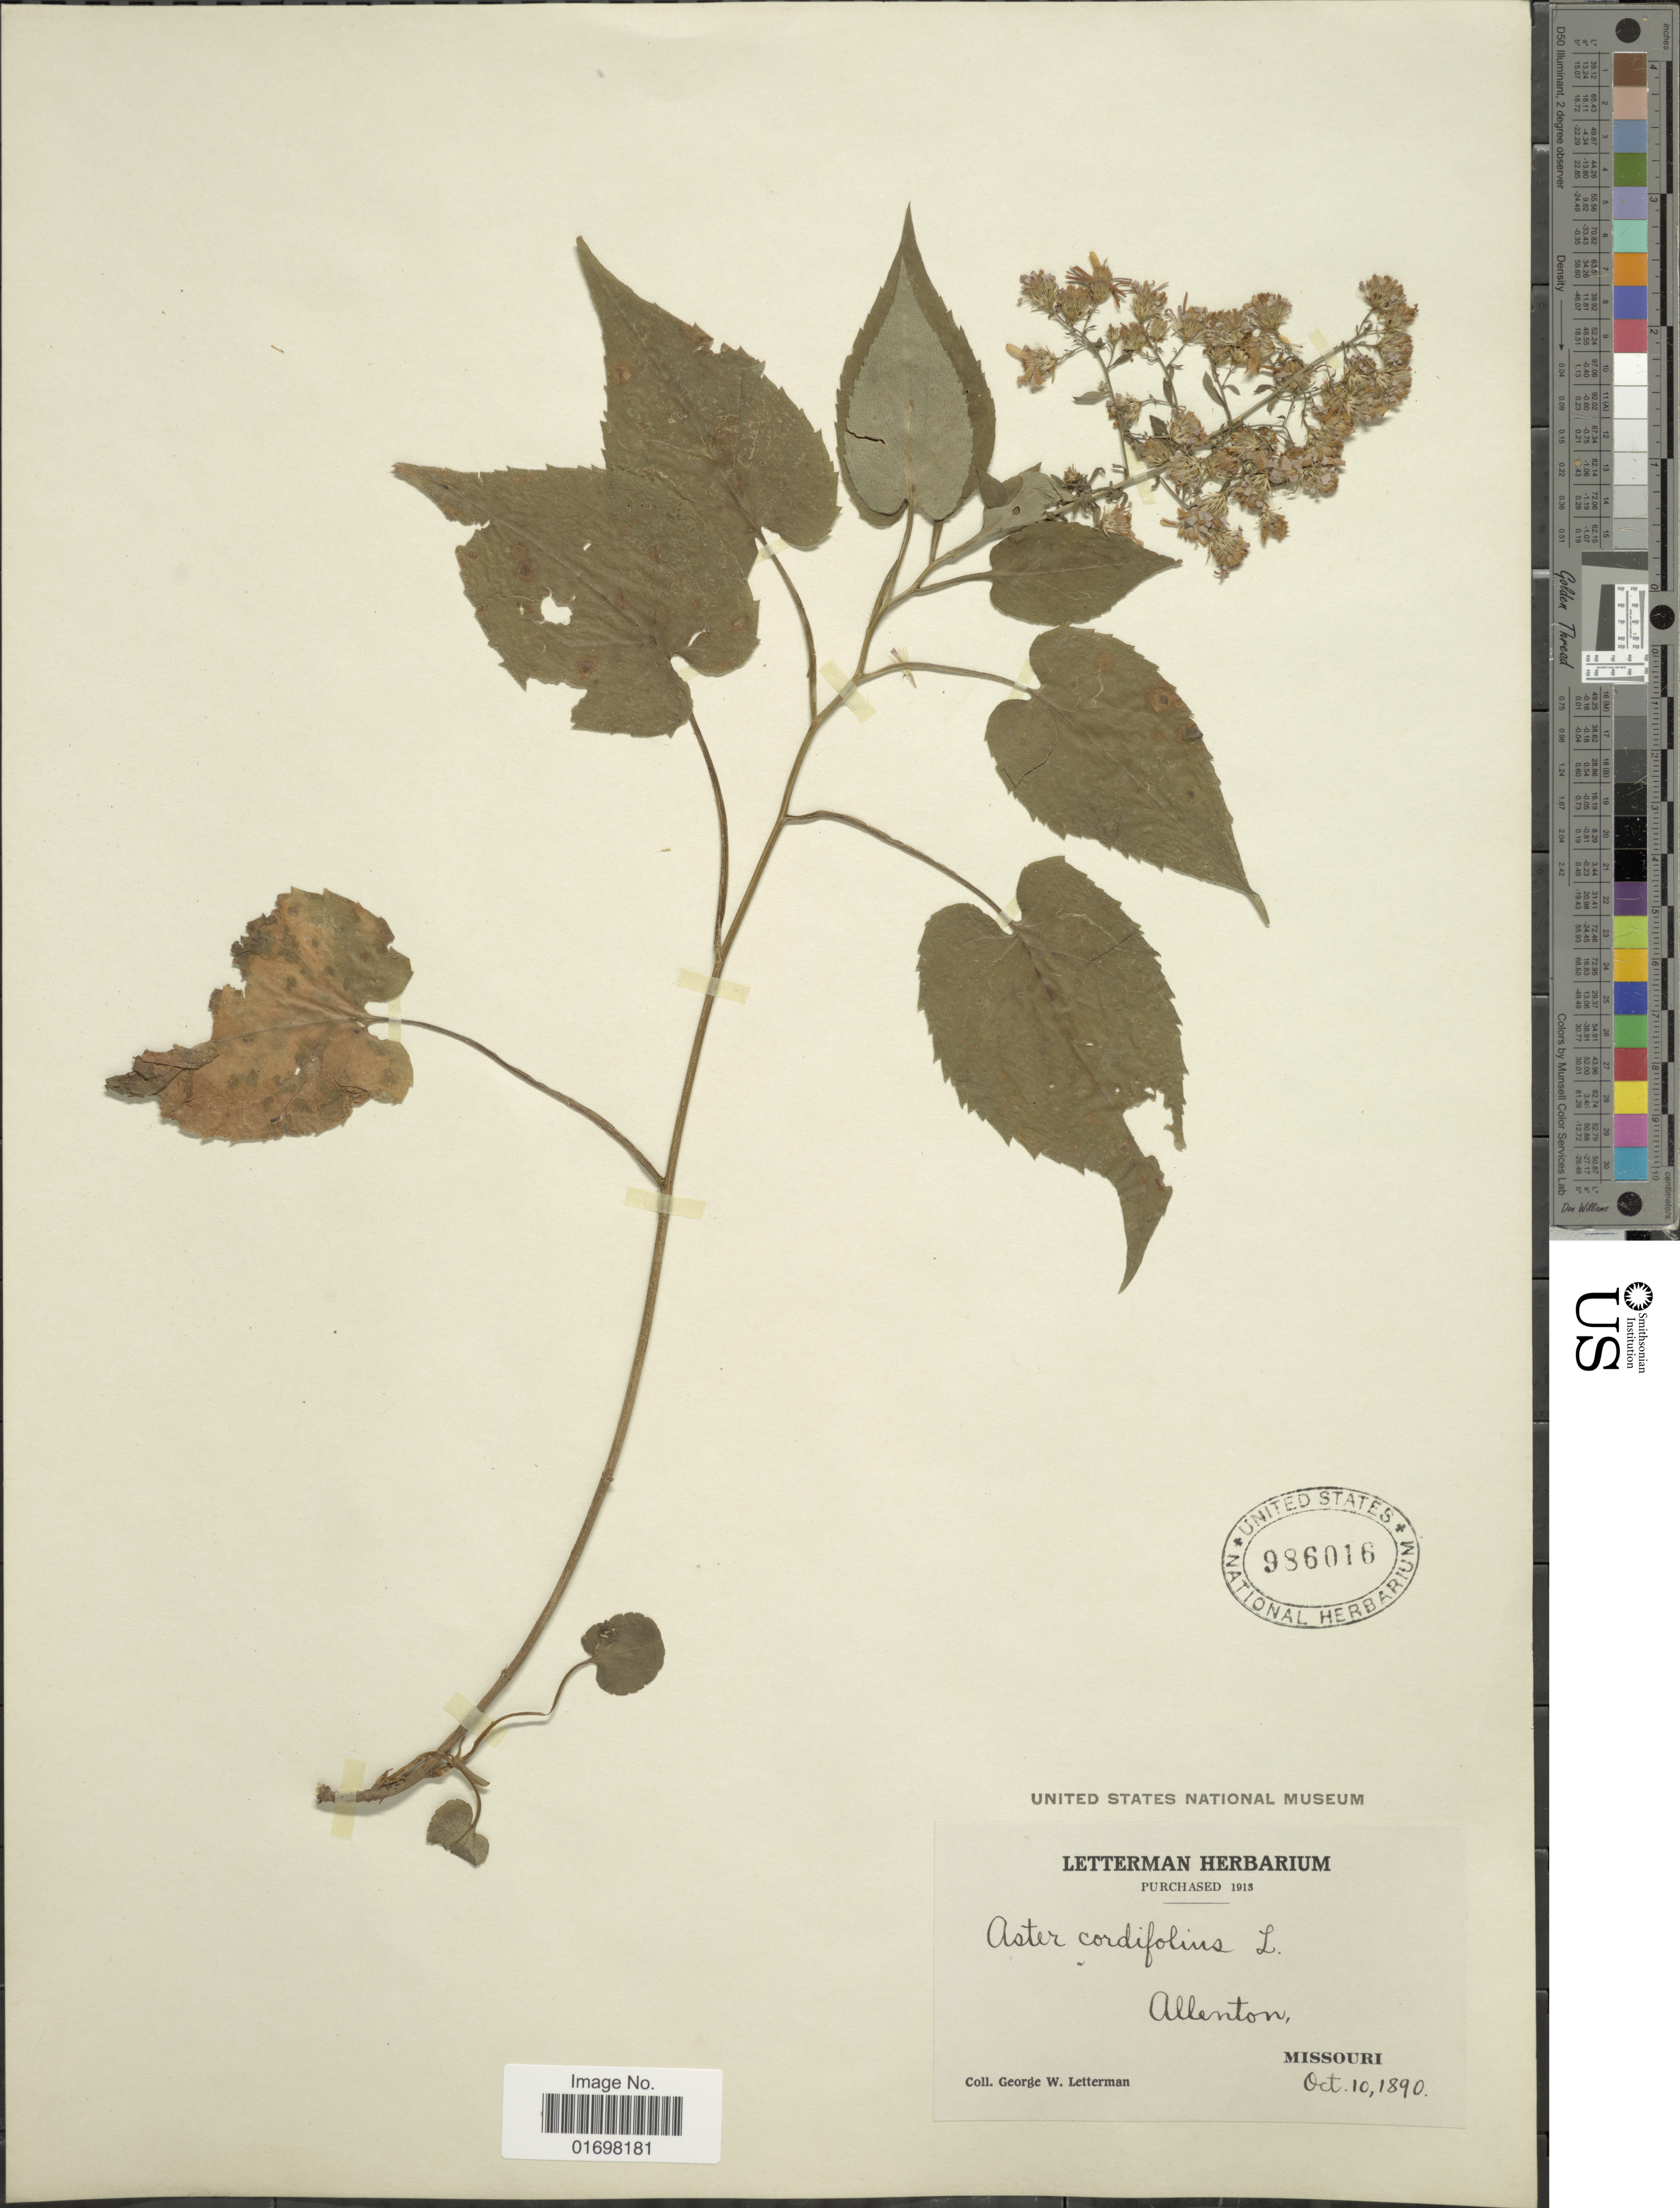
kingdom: Plantae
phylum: Tracheophyta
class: Magnoliopsida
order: Asterales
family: Asteraceae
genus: Symphyotrichum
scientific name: Symphyotrichum cordifolium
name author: (L.) G.L. Nesom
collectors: G. W. Letterman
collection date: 1890-10-10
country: United States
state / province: Missouri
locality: Allenton, Missouri.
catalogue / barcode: US 986016